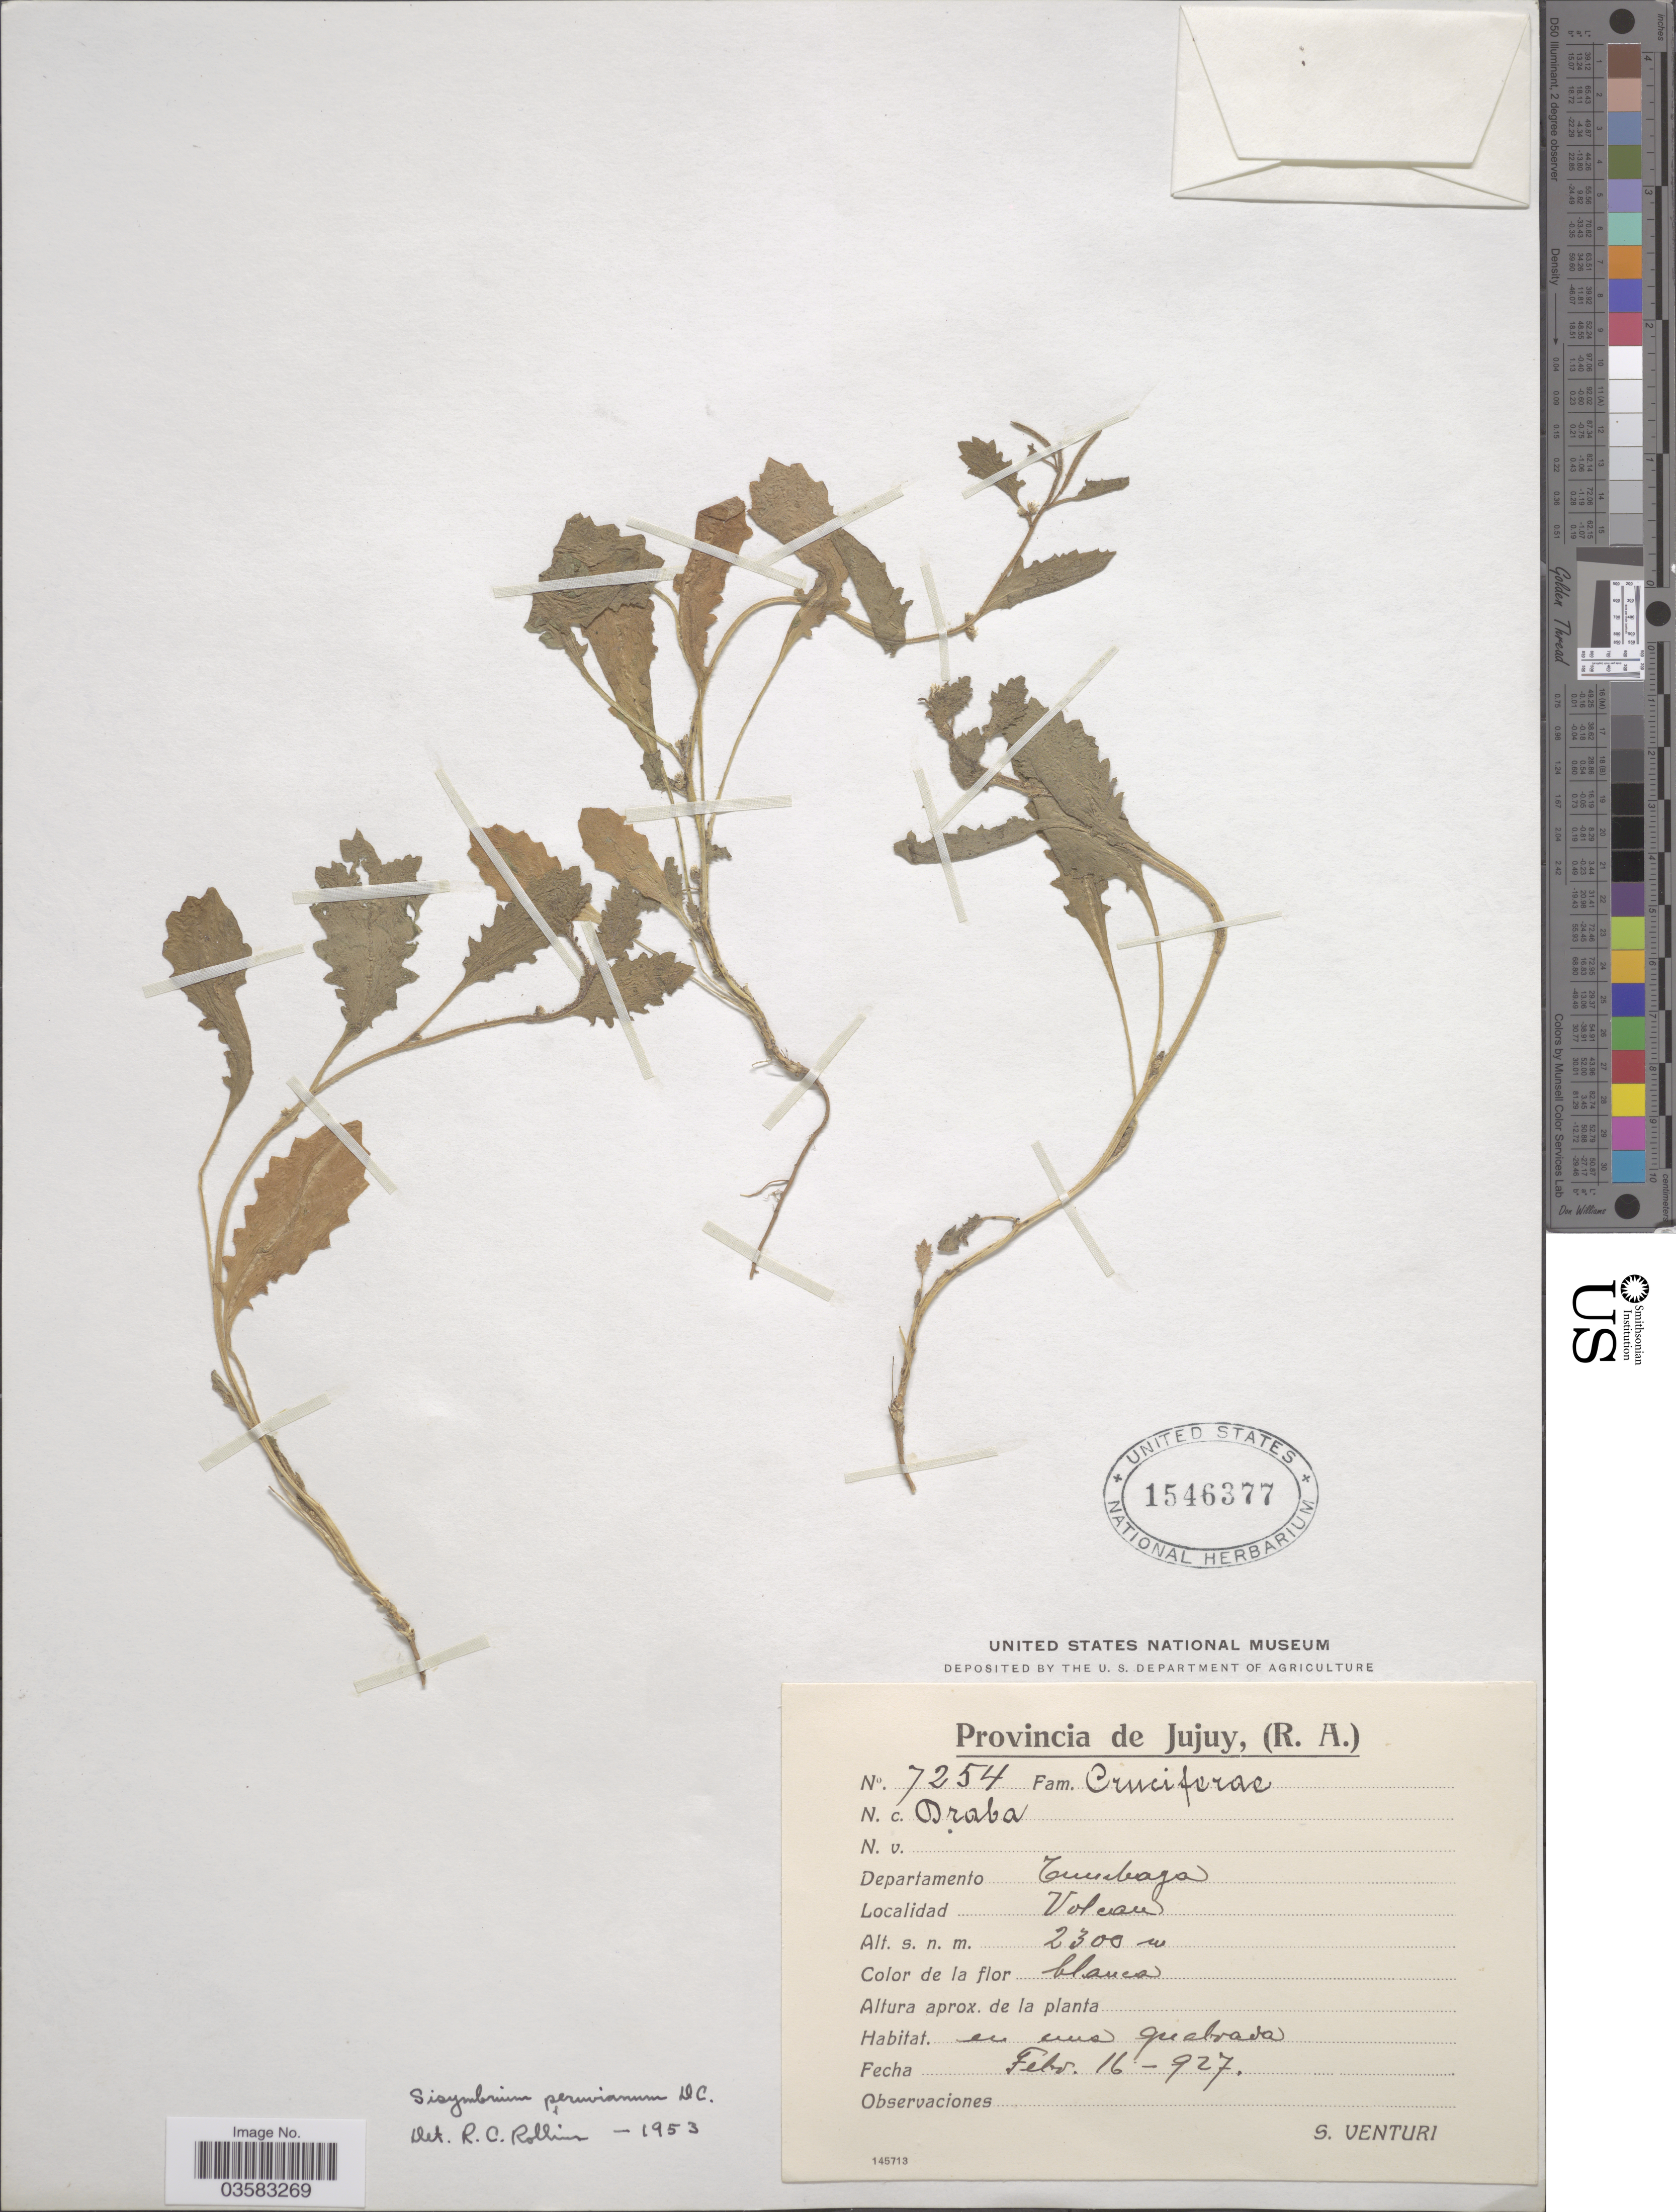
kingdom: Plantae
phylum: Tracheophyta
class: Magnoliopsida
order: Brassicales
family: Brassicaceae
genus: Sisymbrium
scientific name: Sisymbrium peruvianum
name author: DC.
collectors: S. Venturi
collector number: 7254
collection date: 1927-02-16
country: Argentina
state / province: Jujuy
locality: Departamento Tumbaya. Volcan.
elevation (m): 2300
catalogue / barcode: US 1546377